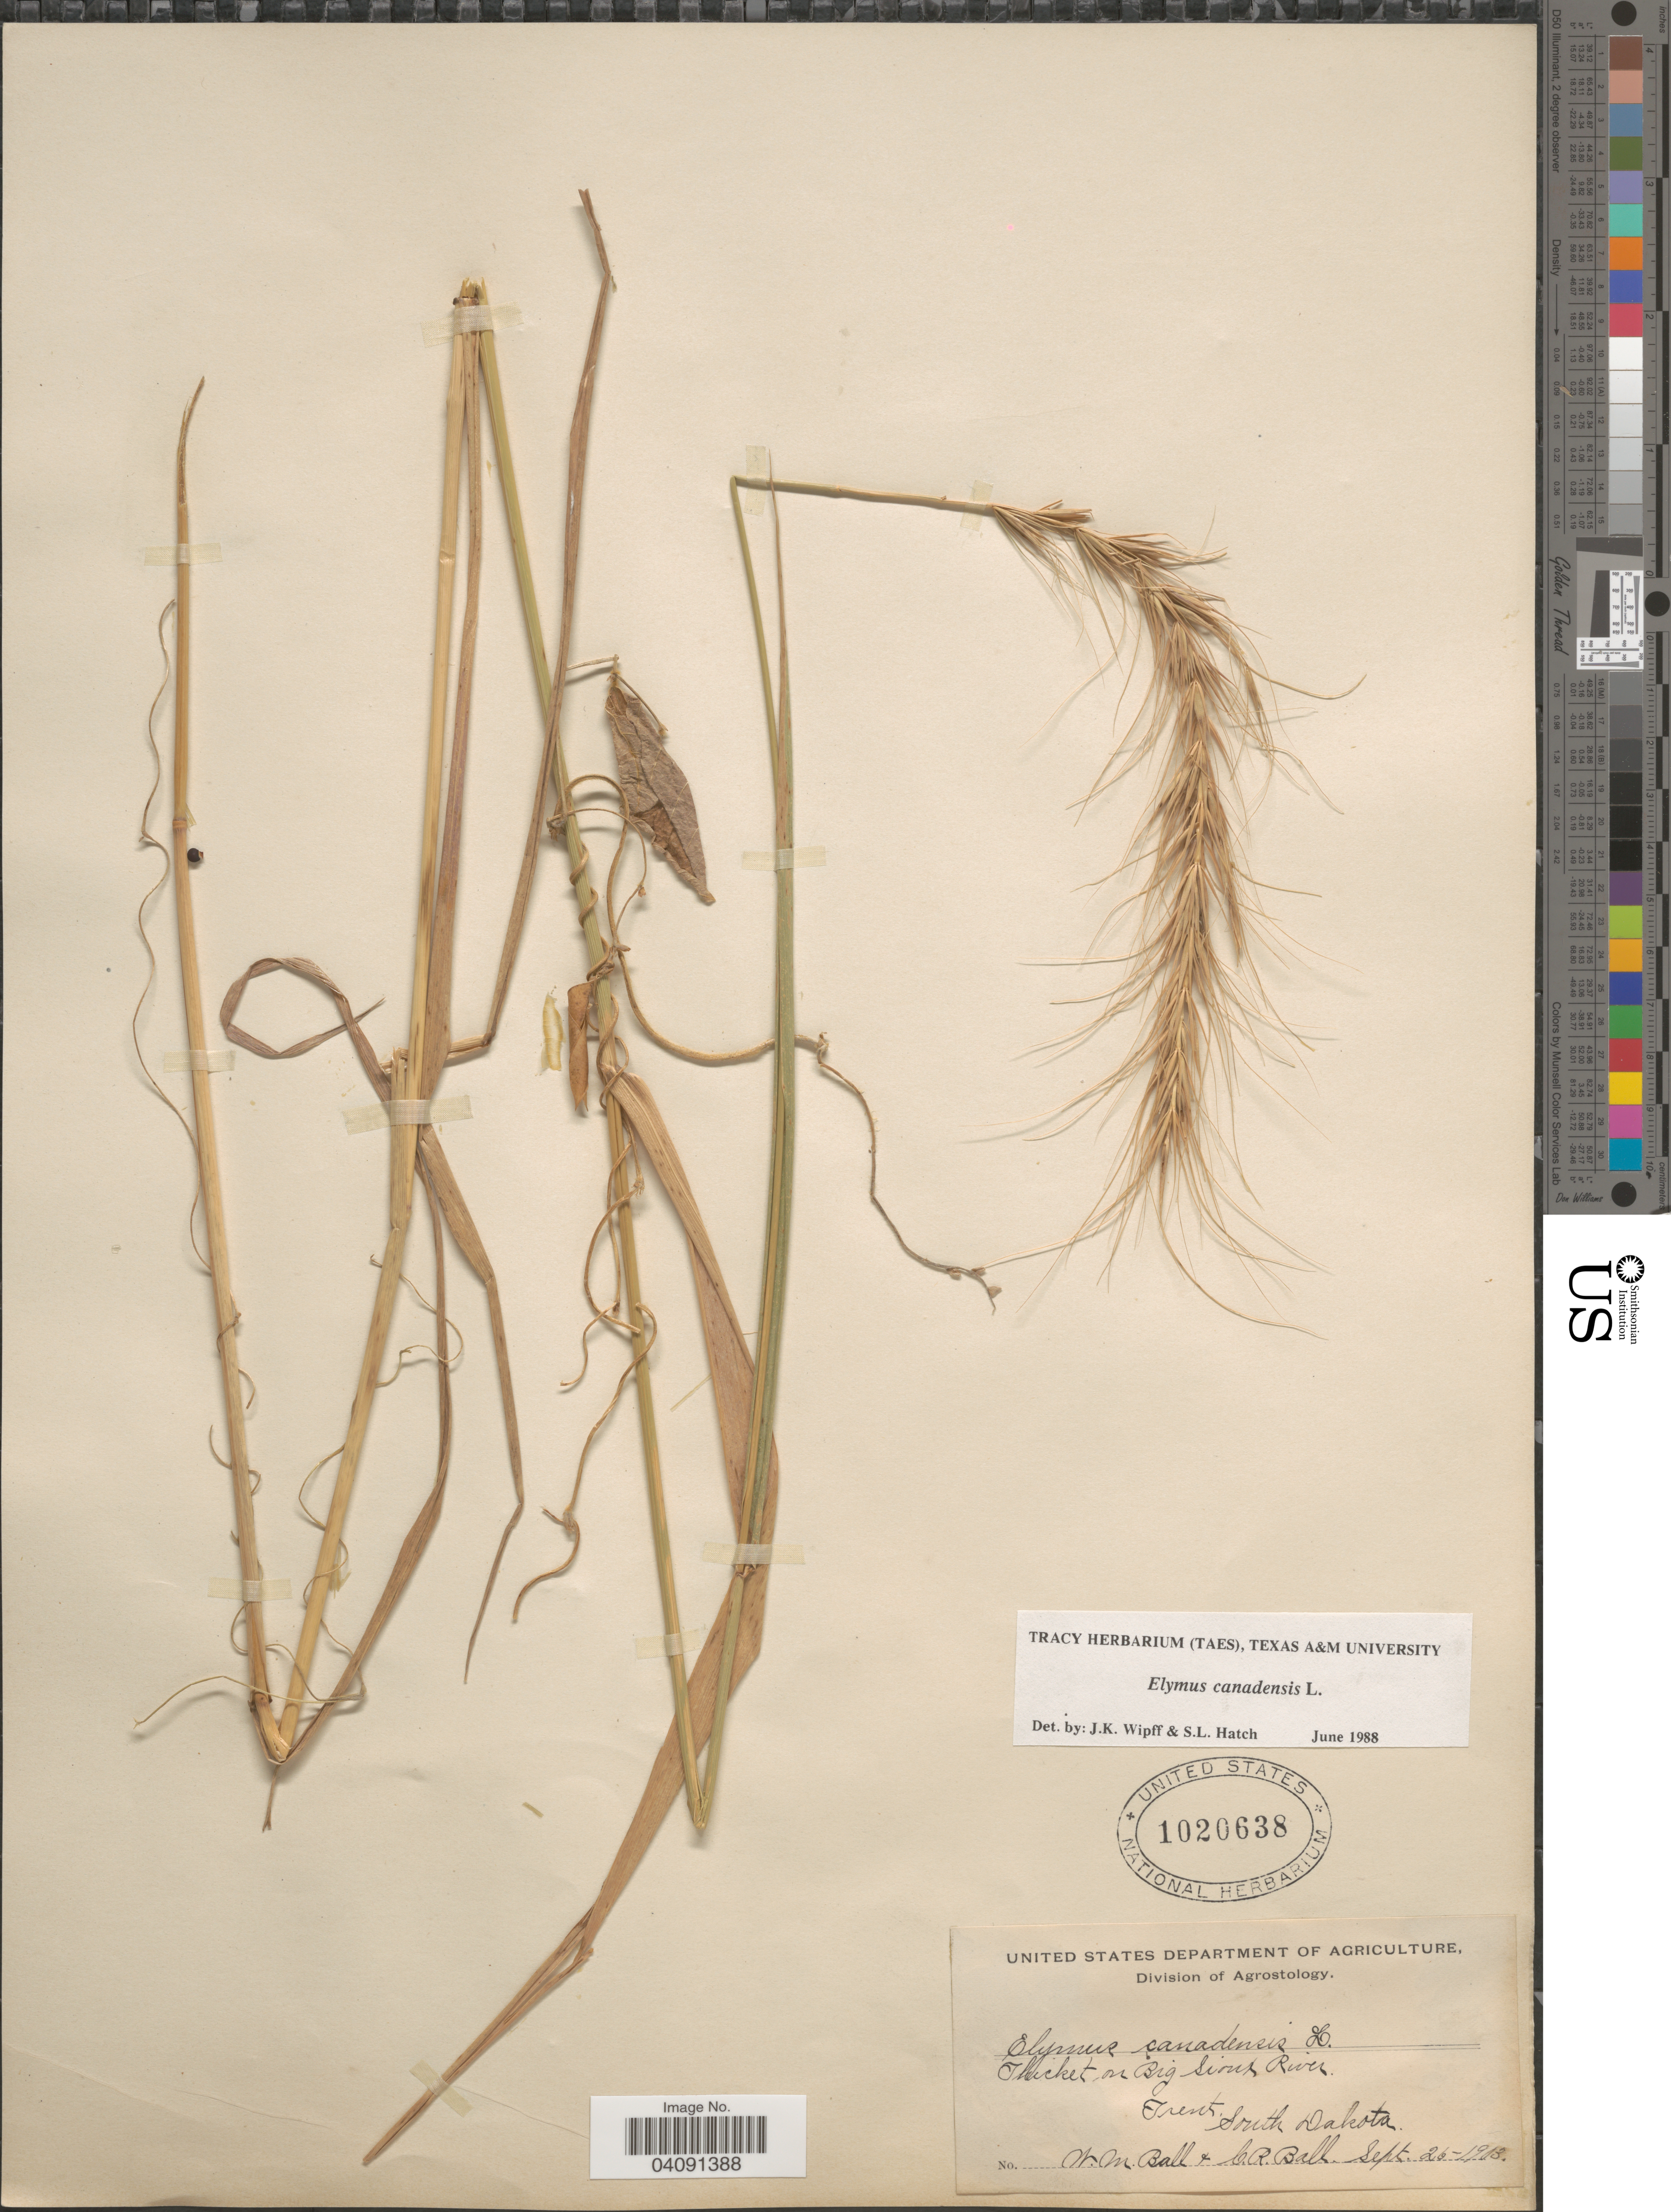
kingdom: Plantae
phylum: Tracheophyta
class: Liliopsida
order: Poales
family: Poaceae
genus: Elymus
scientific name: Elymus canadensis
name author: L.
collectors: W. Ball & C. R. Ball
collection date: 1903-09-25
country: United States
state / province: South Dakota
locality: Thicket on Big Sioux River. Trent.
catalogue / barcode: US 1020638